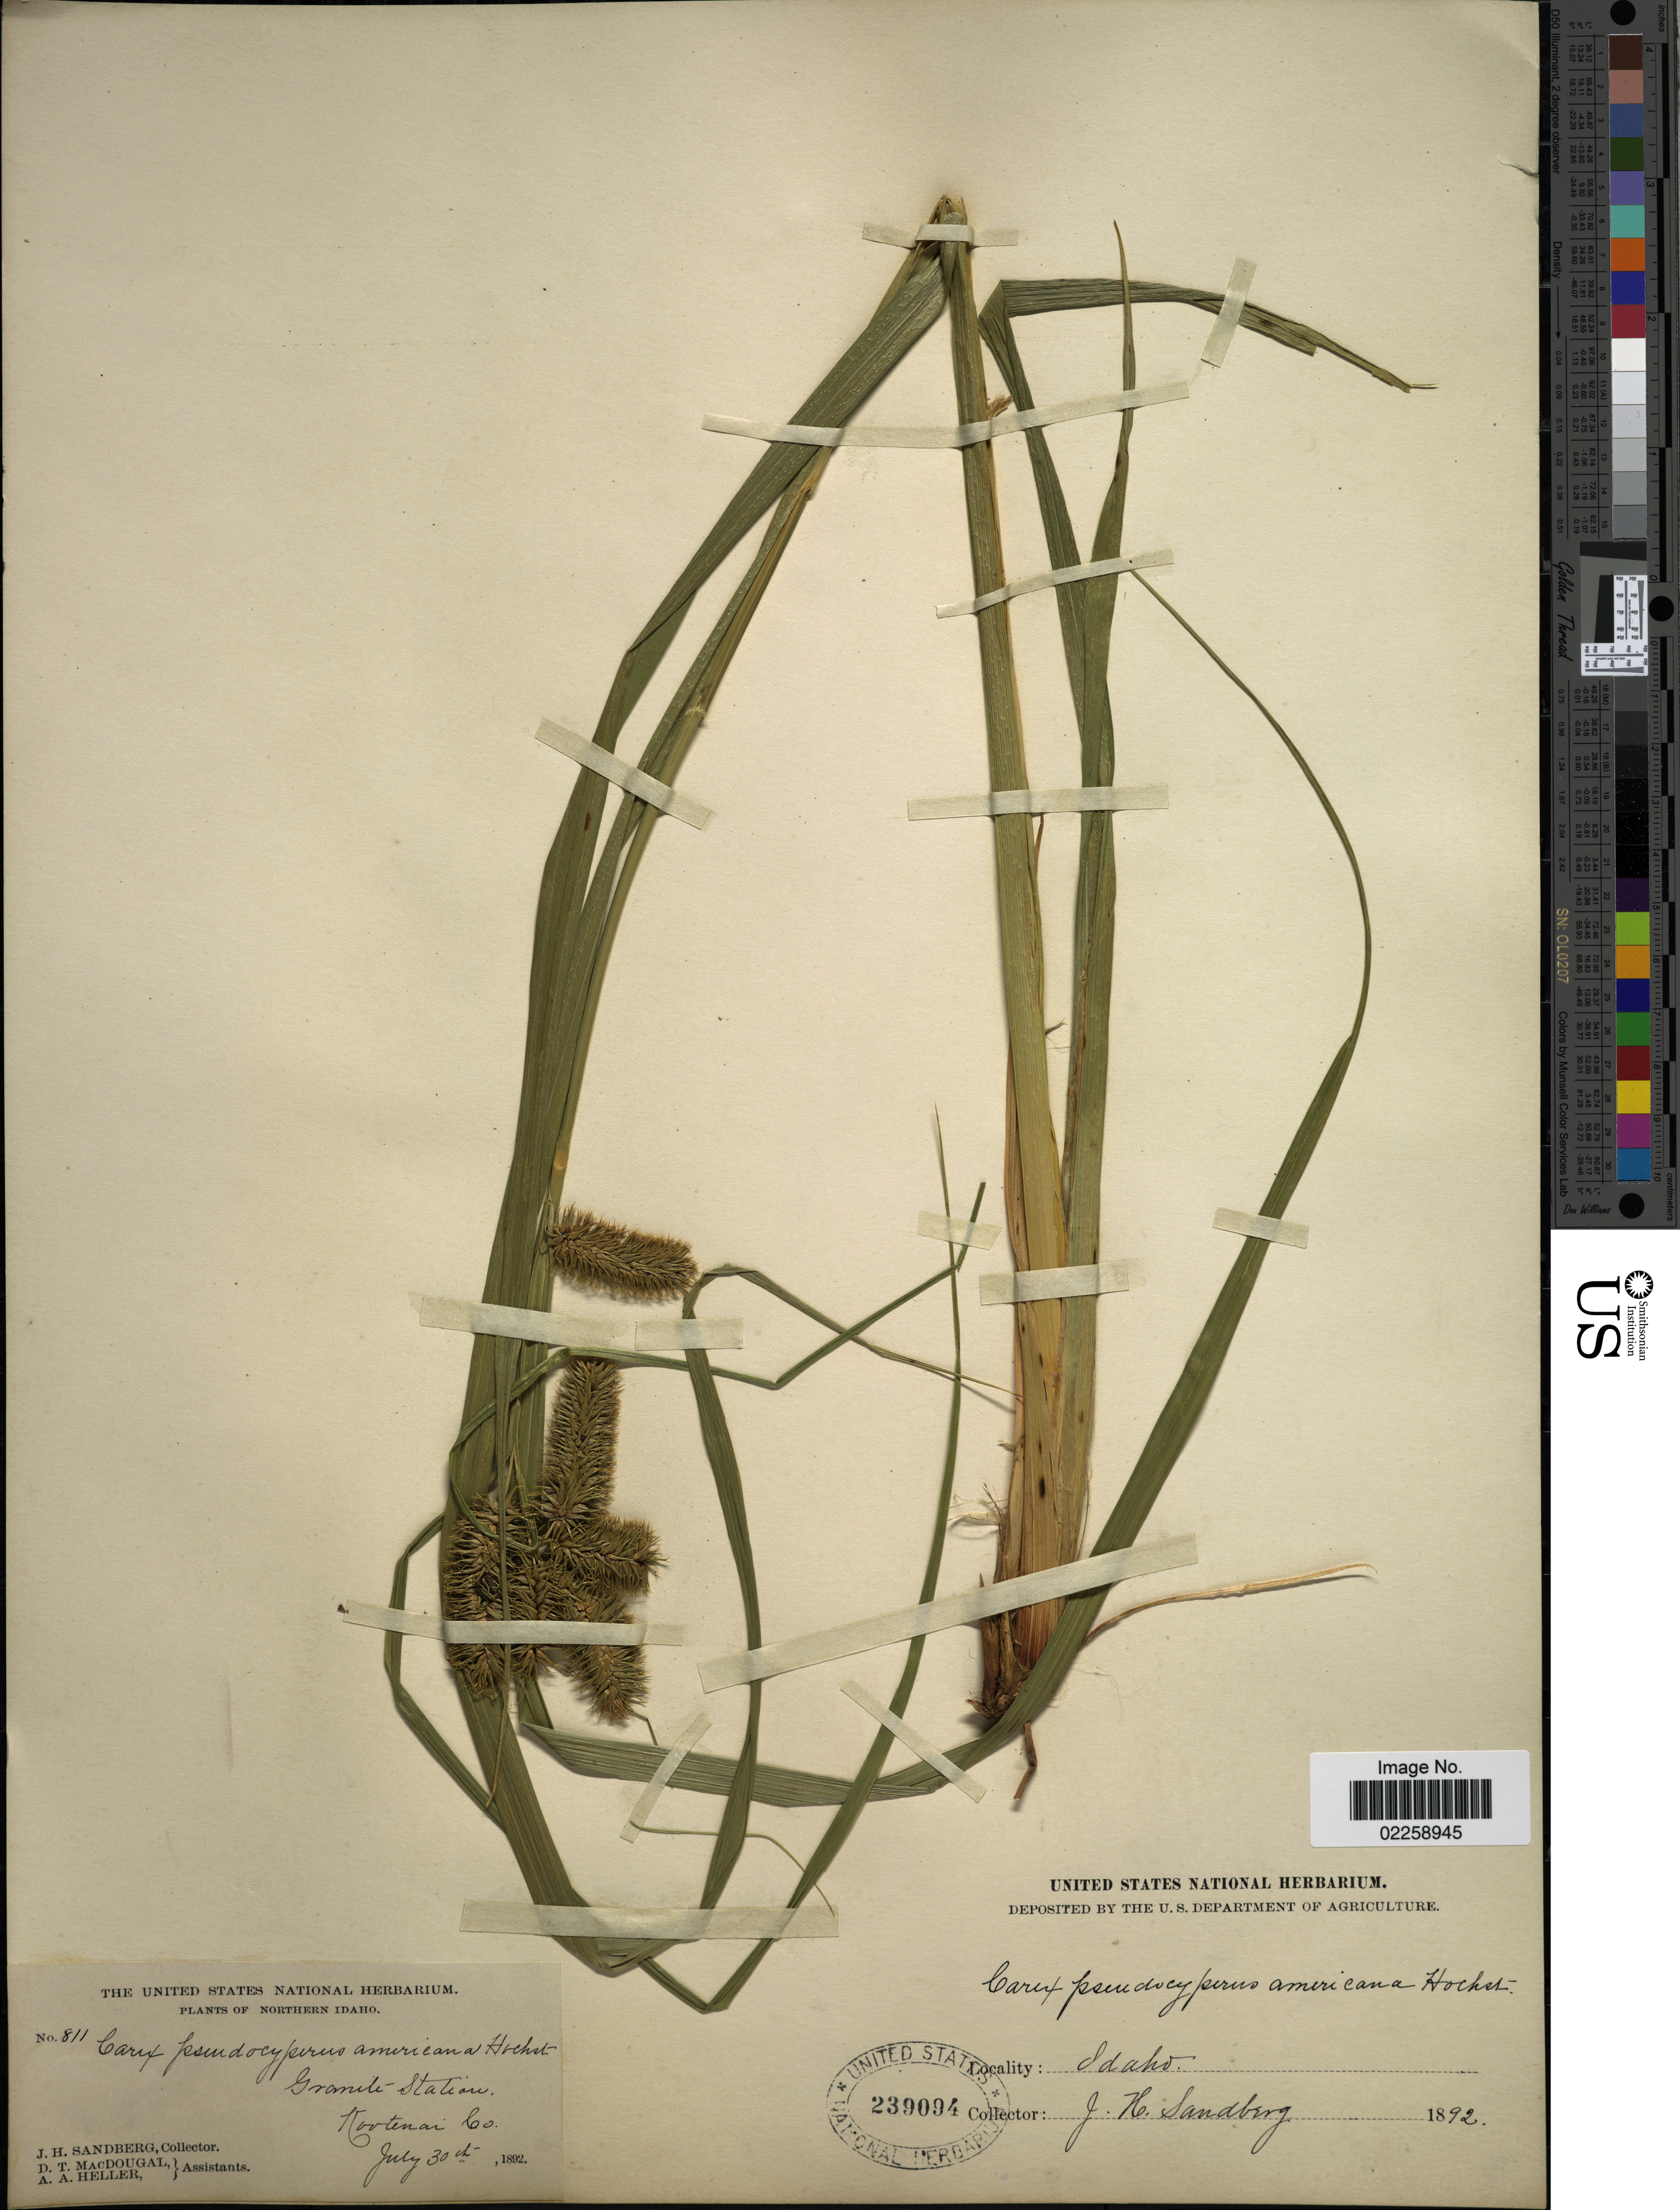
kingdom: Plantae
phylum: Tracheophyta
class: Liliopsida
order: Poales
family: Cyperaceae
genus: Carex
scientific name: Carex comosa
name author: Boott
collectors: J. H. Sandberg, D. T. MacDougal & A. A. Heller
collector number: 811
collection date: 1892-07-30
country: United States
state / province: Idaho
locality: Northern Idaho, Granite Station, Kootenai Co.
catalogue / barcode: US 239094